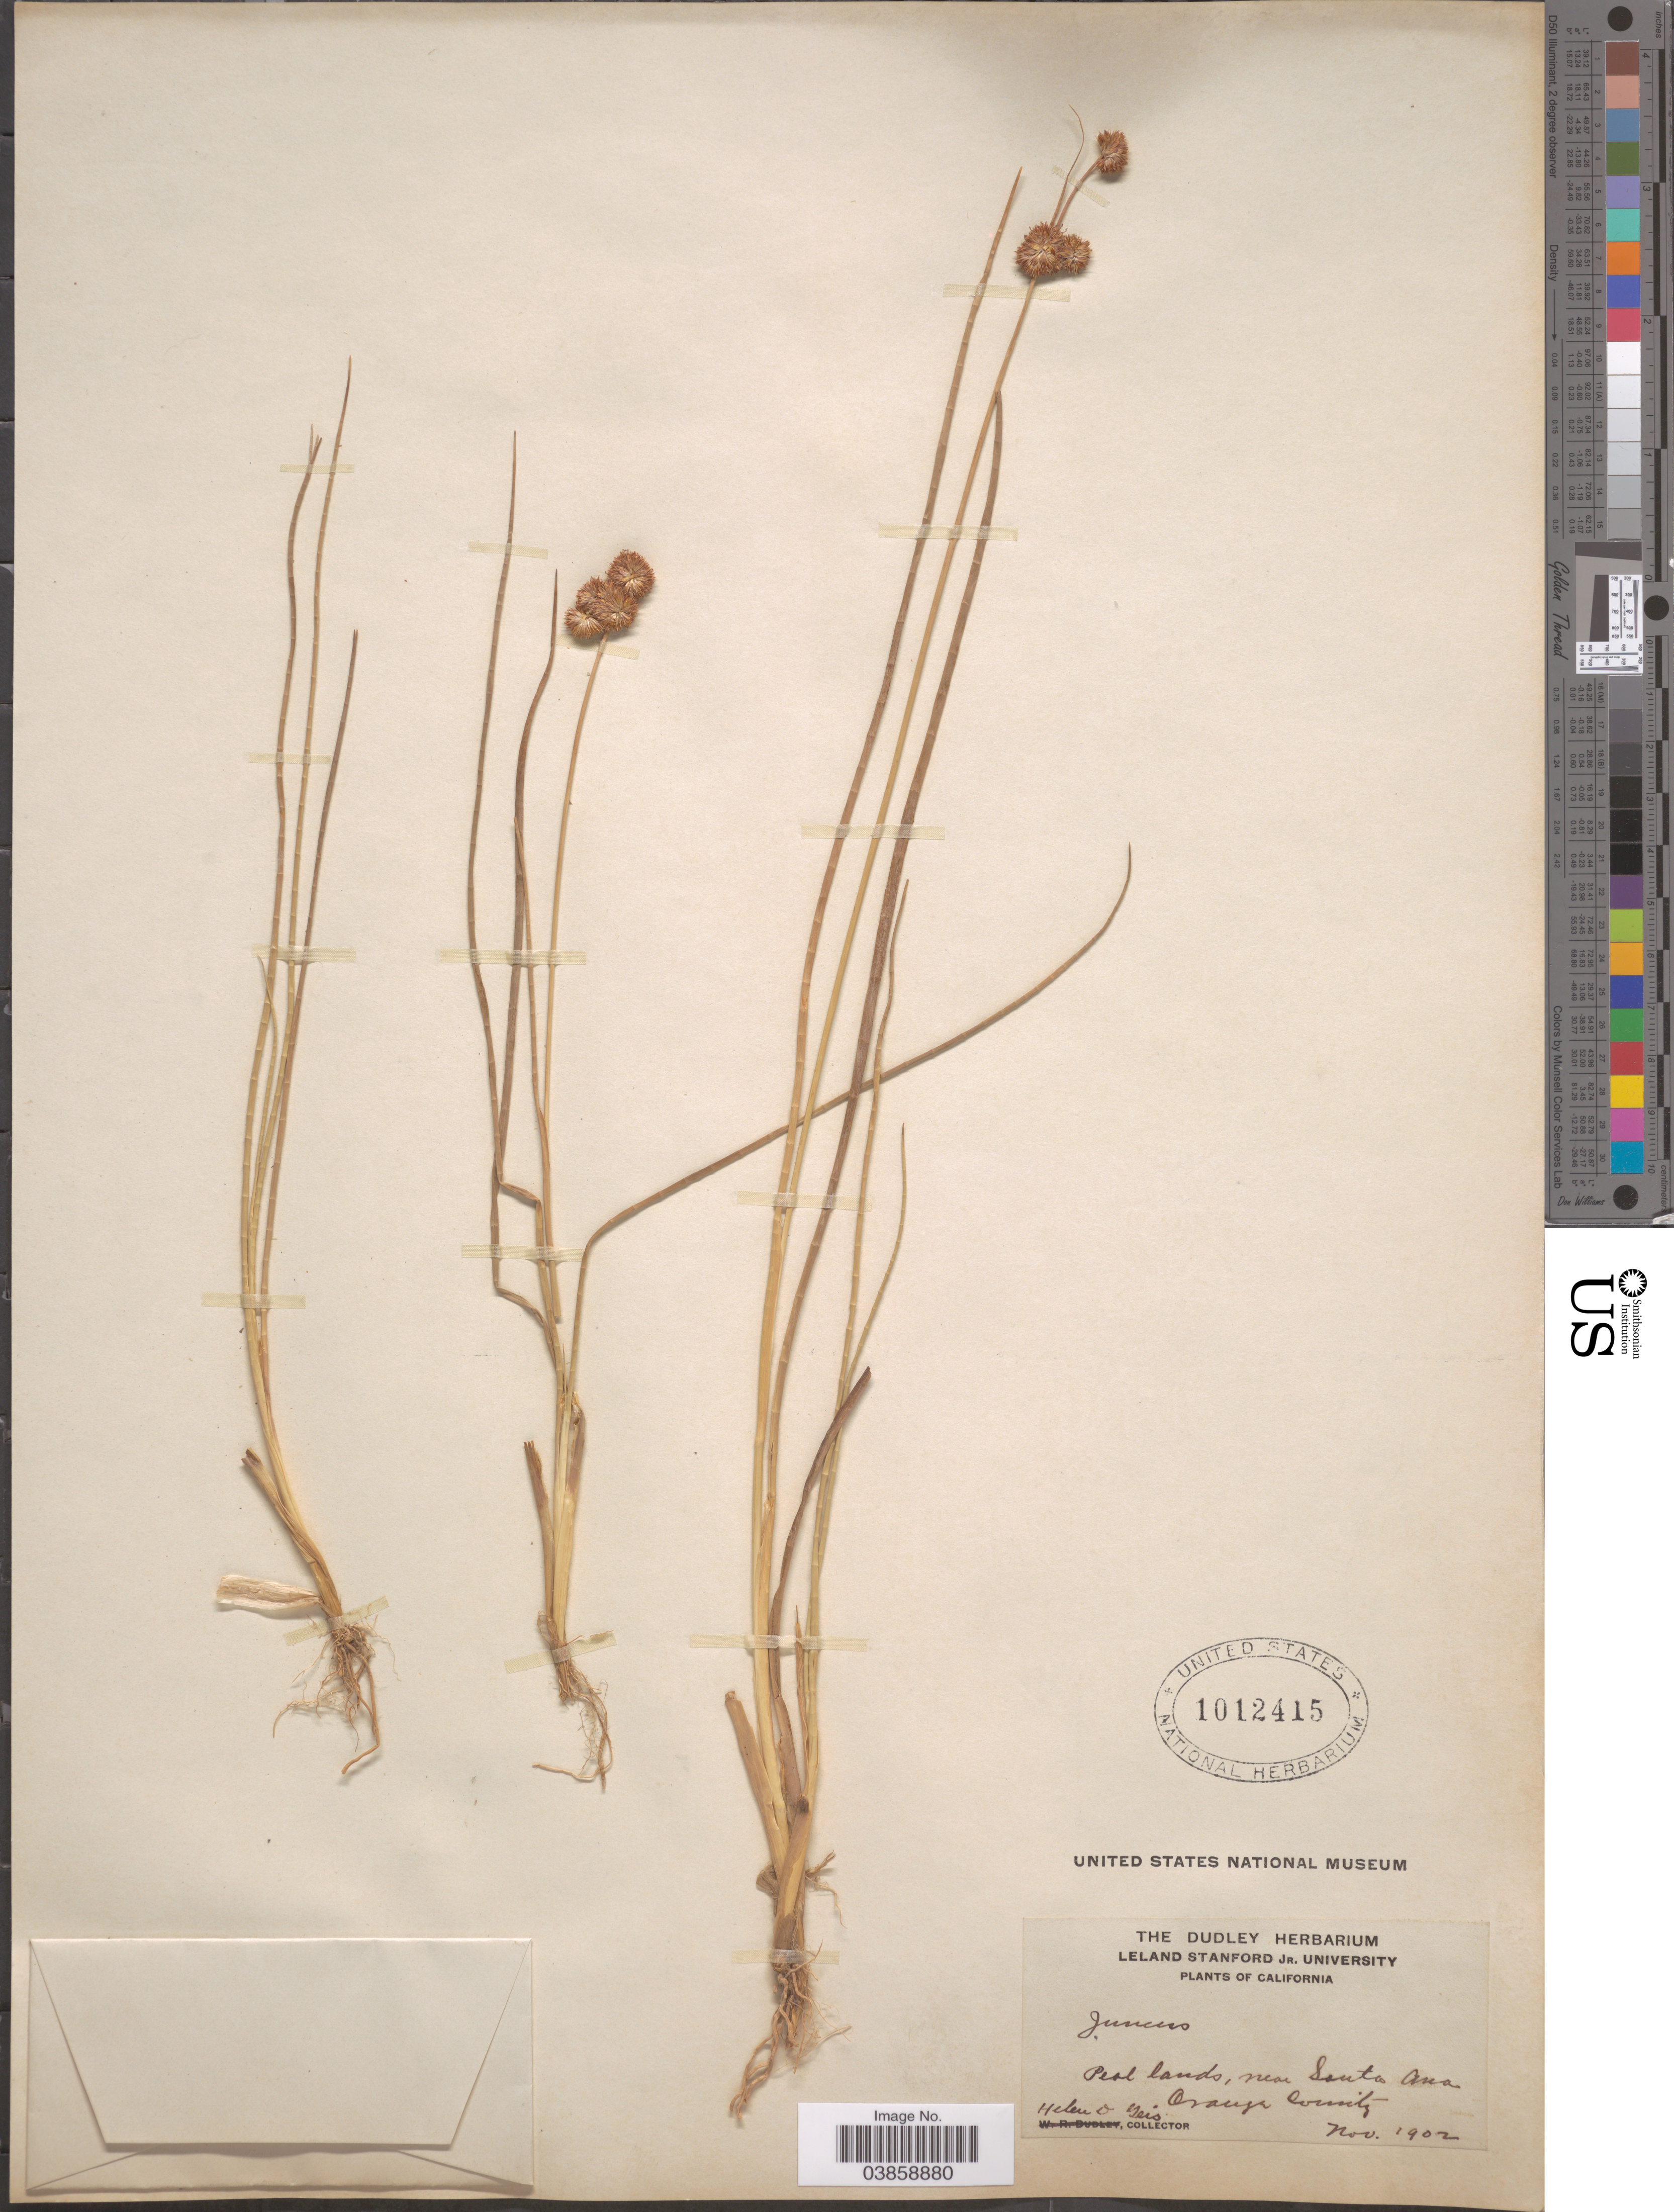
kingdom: Plantae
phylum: Tracheophyta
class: Liliopsida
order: Poales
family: Juncaceae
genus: Juncus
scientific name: Juncus sp.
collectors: H. Geis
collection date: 1902-11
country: United States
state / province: California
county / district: Orange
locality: Peal lands, near Santa Ana. Orange County.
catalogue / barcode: US 1012415